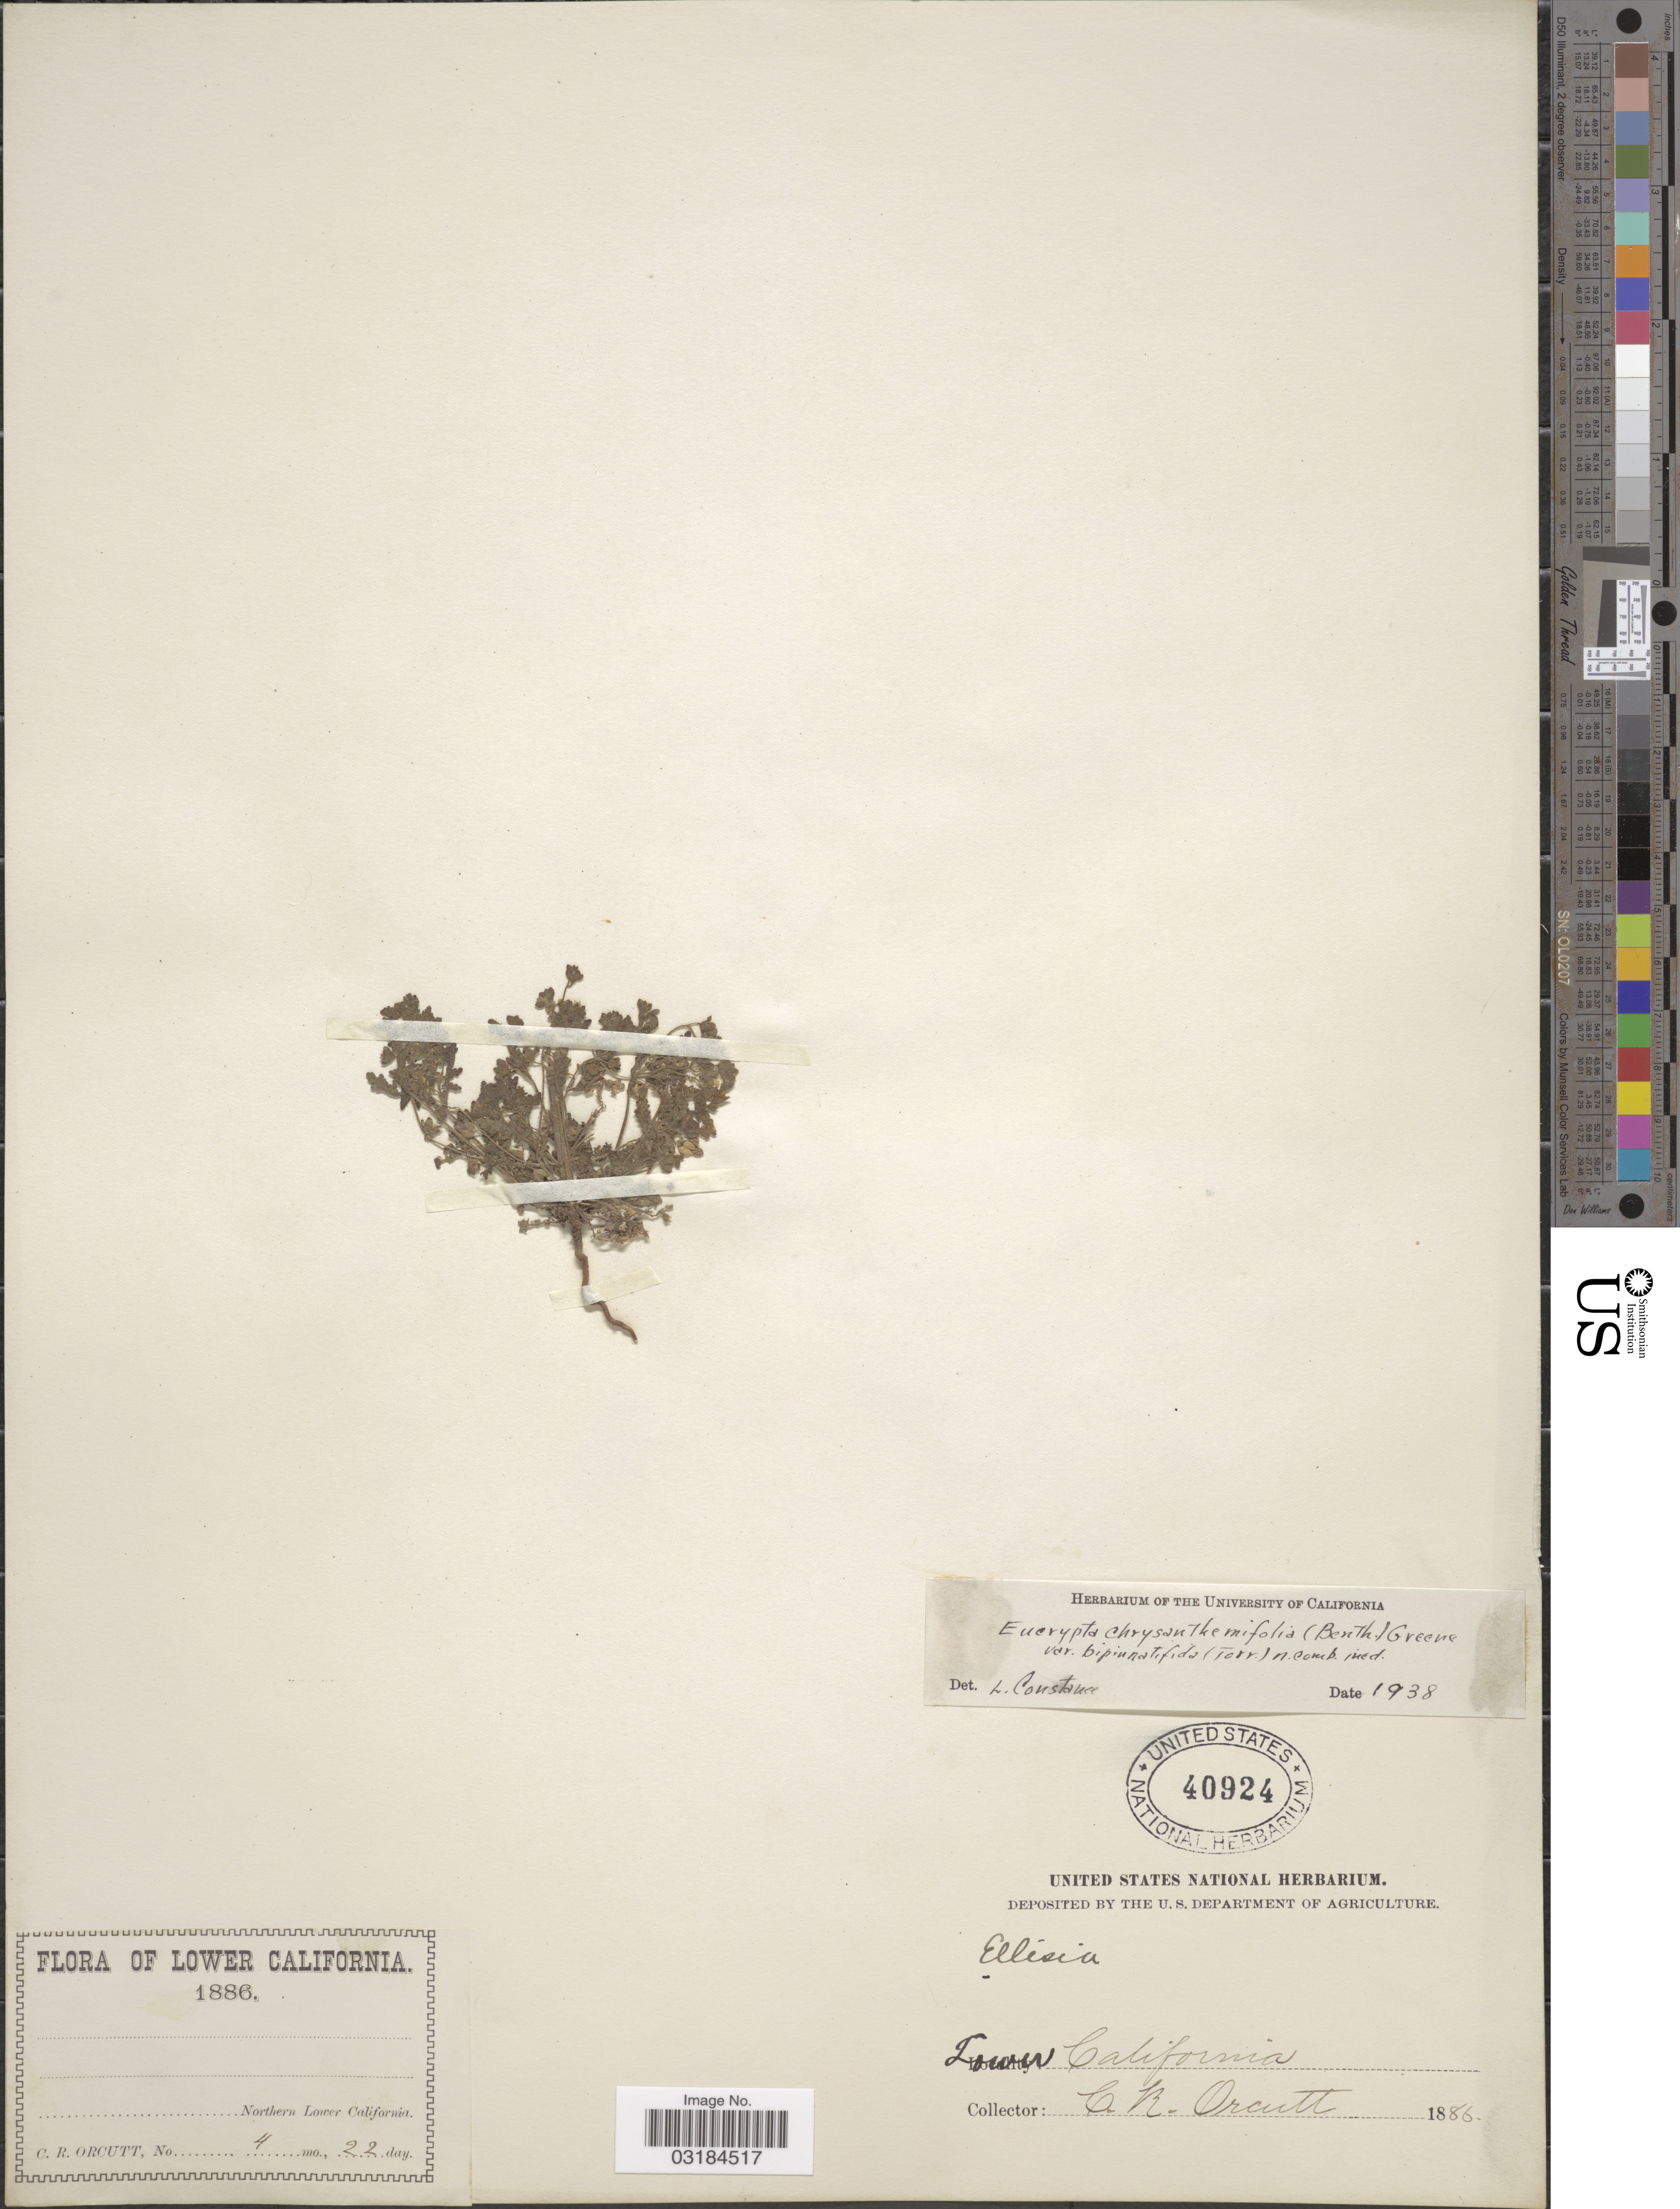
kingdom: Plantae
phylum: Tracheophyta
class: Magnoliopsida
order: Boraginales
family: Hydrophyllaceae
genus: Eucrypta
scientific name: Eucrypta chrysanthemifolia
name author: (Benth.) Greene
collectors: C. R. Orcutt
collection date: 1886-04-22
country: Mexico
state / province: Baja California Norte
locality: Northern Lower California.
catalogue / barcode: US 40924